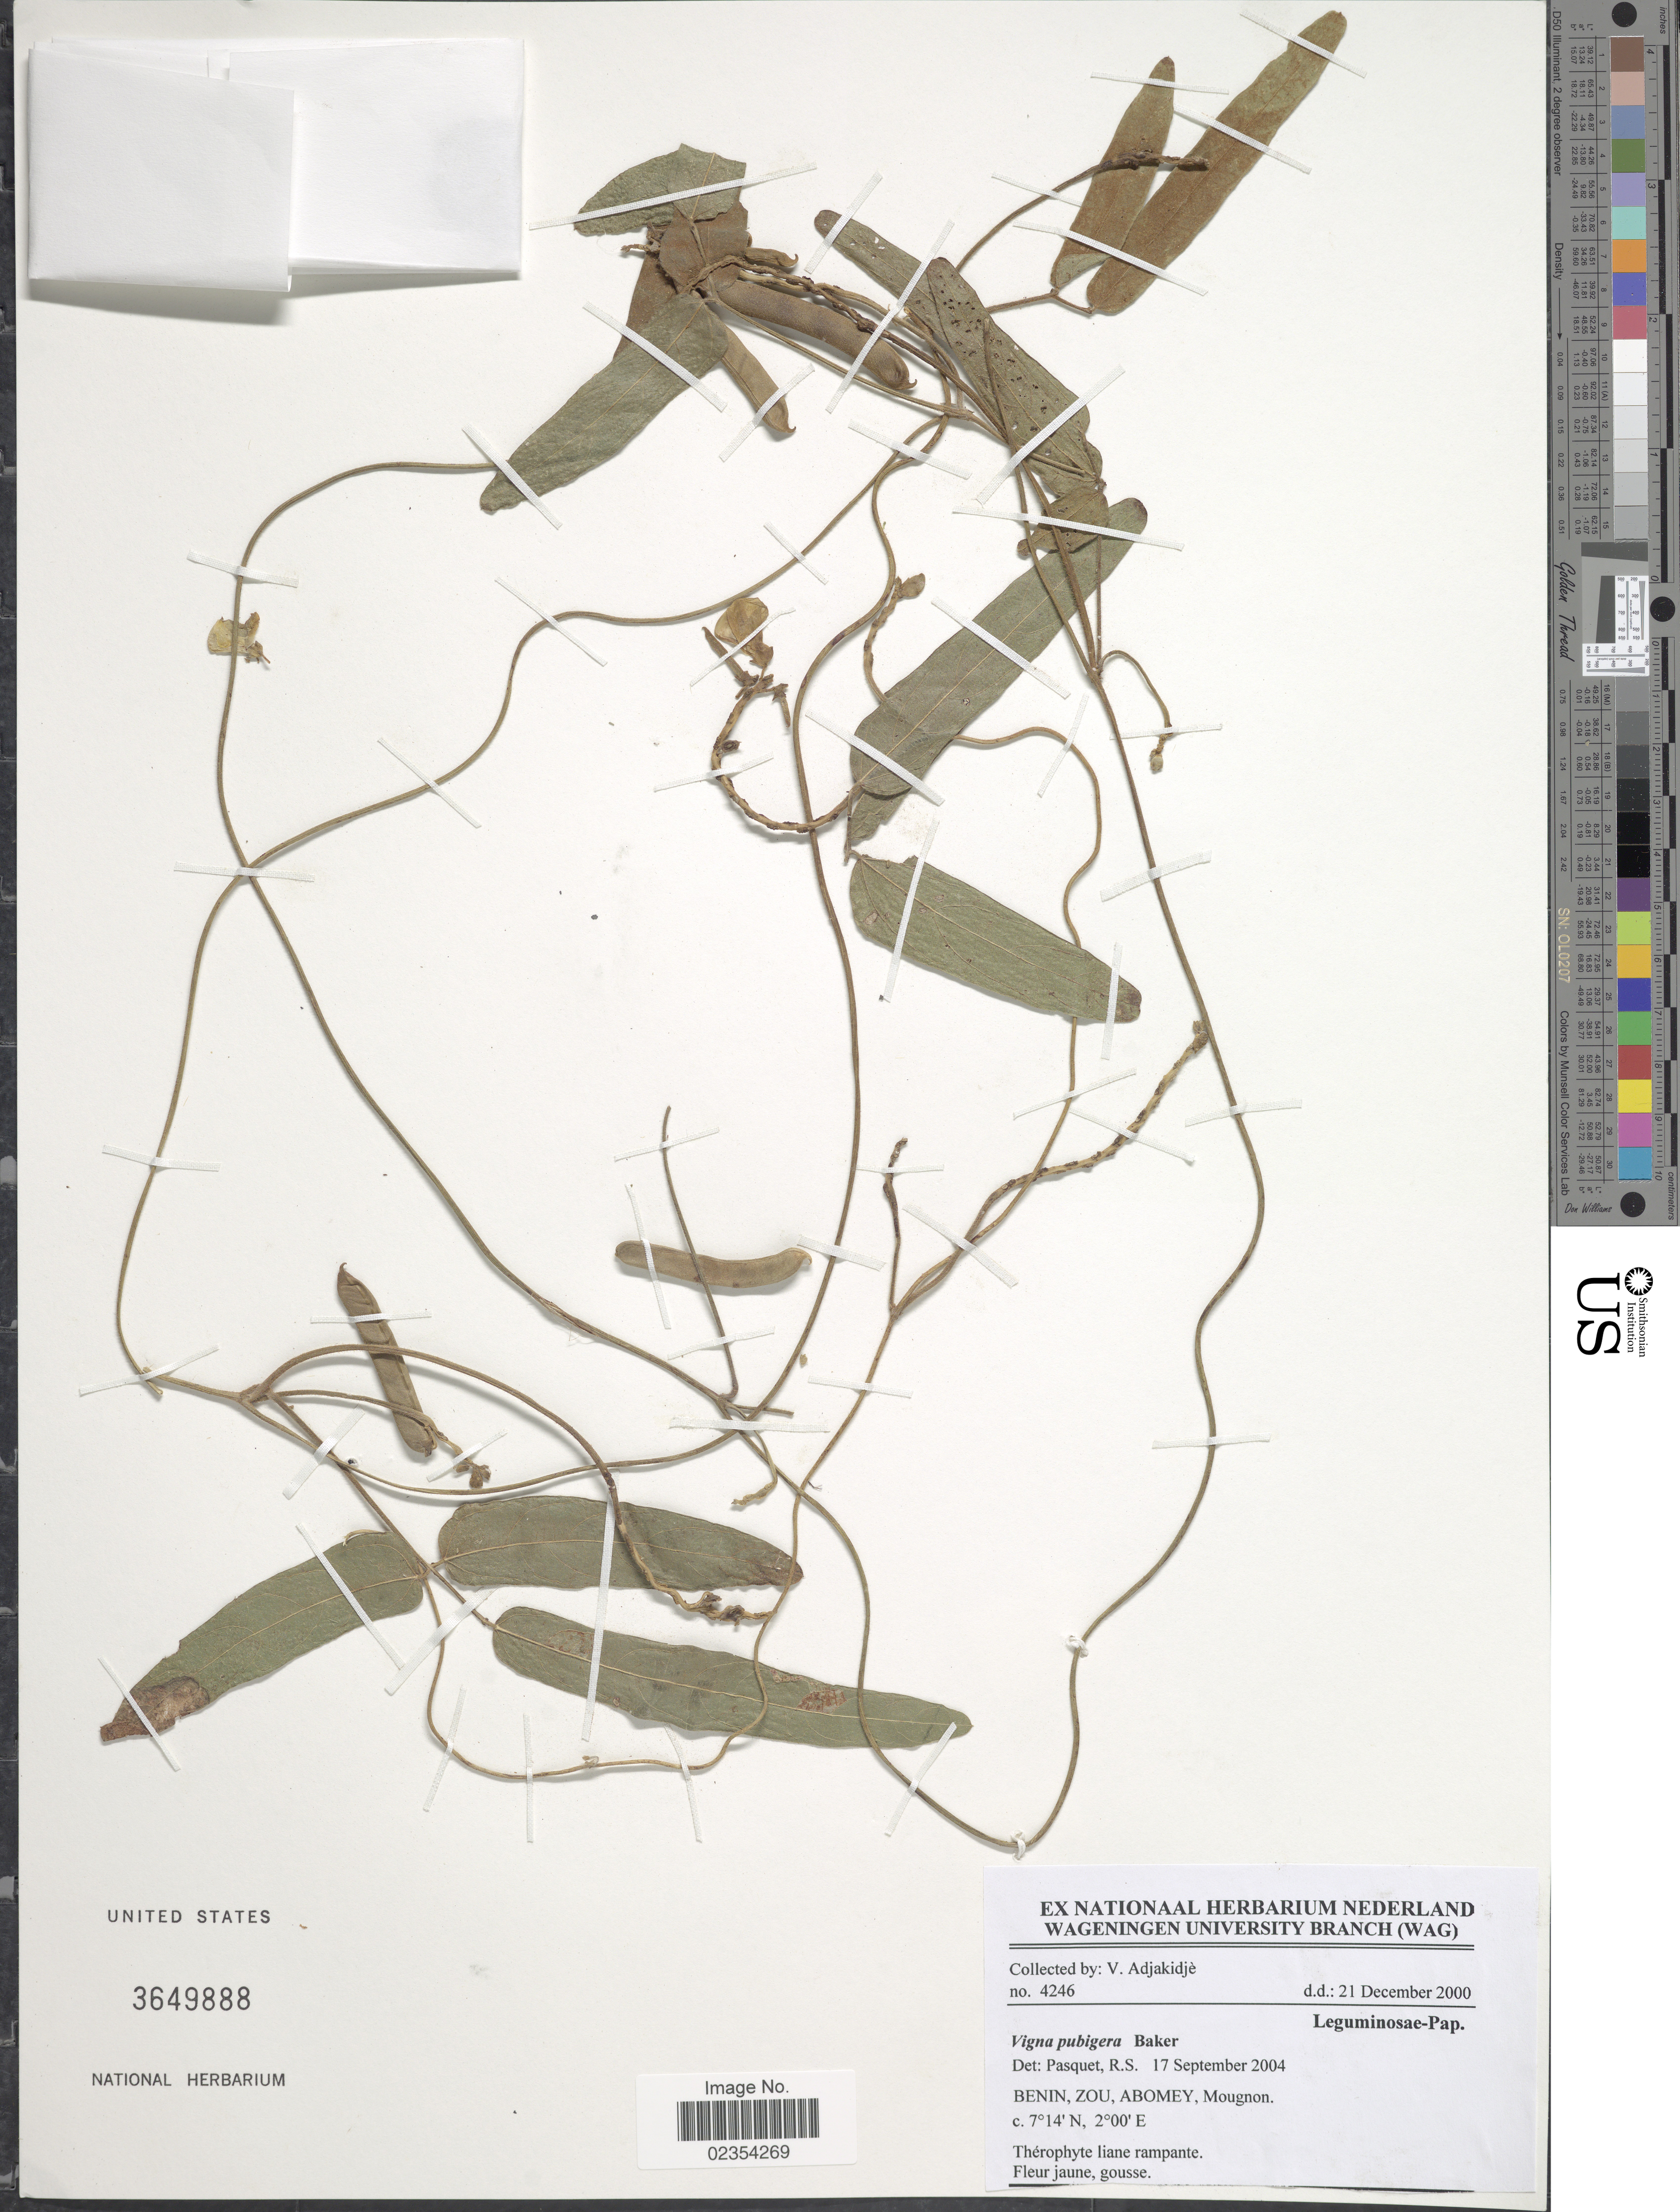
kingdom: Plantae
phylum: Tracheophyta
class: Magnoliopsida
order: Fabales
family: Fabaceae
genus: Vigna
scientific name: Vigna pubigera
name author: Baker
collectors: V. Adjakidjè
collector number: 4246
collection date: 2000-12-21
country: Benin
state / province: Zou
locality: Abomey, Mougnon.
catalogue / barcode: US 3649888